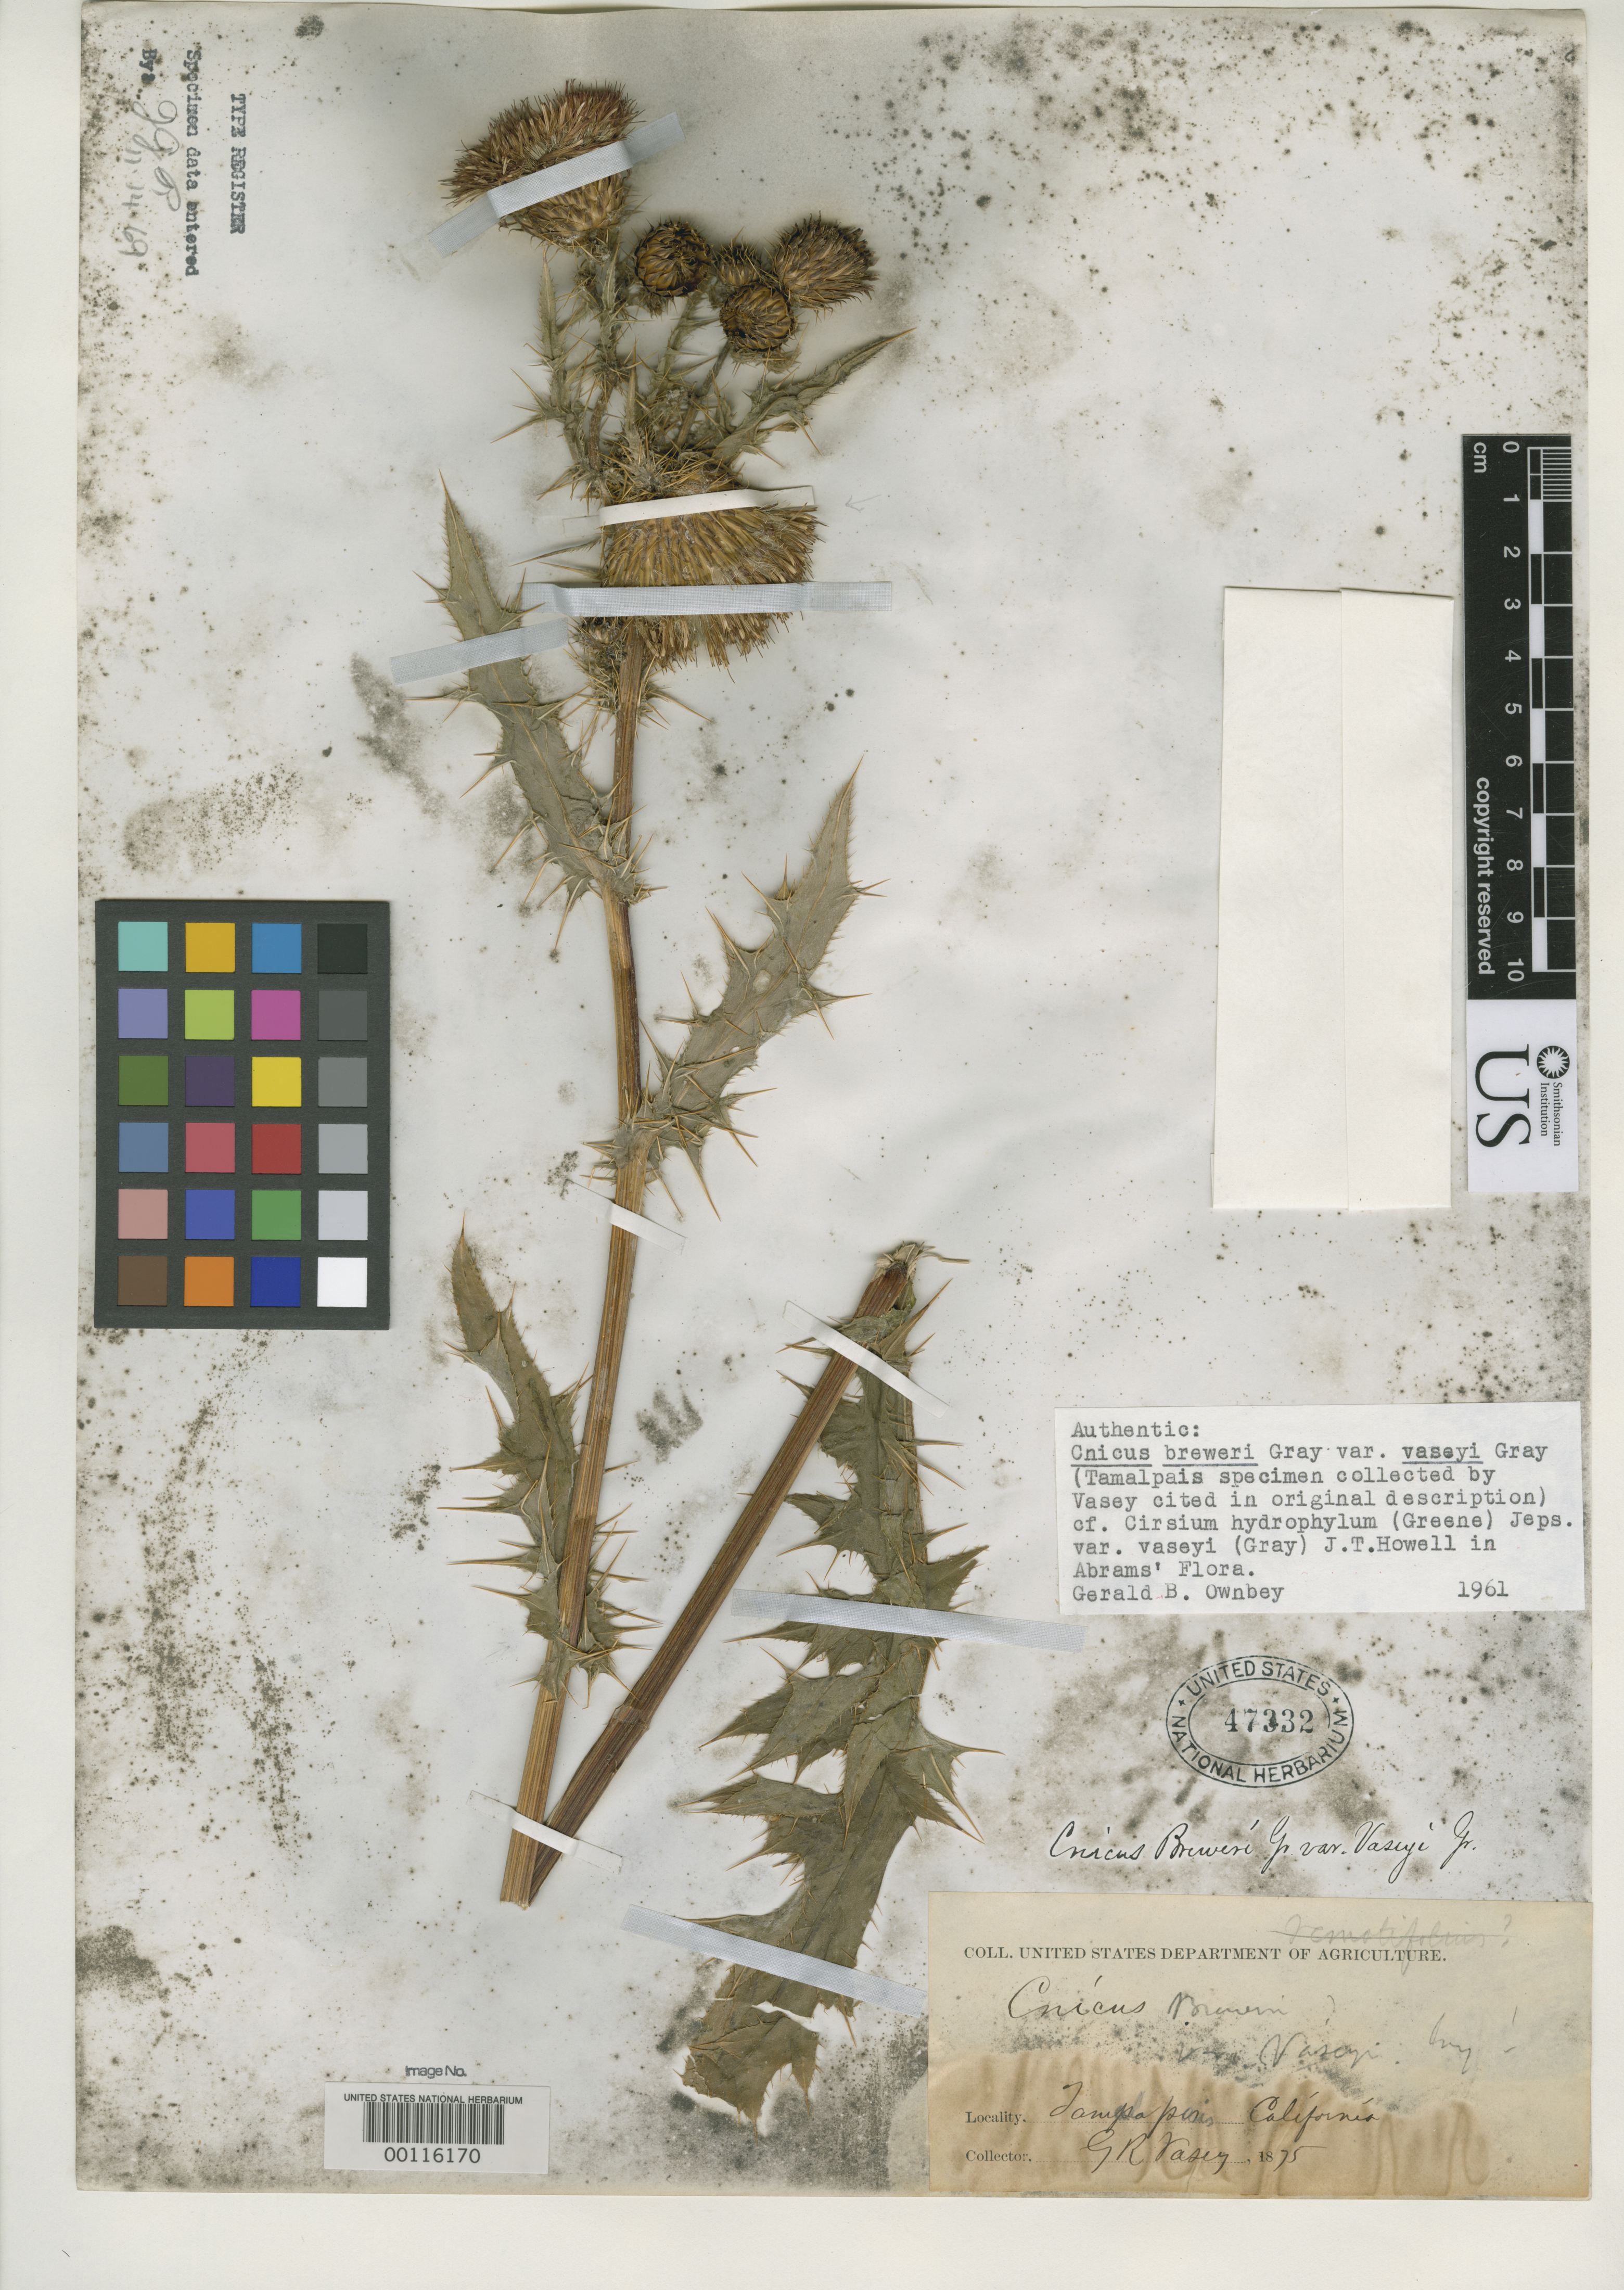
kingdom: Plantae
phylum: Tracheophyta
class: Magnoliopsida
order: Asterales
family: Asteraceae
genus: Cnicus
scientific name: Cnicus breweri var. vaseyi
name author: A. Gray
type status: Type Collection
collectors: G. R. Vasey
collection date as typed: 1875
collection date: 1875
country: United States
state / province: California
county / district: Marin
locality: Tamalpais.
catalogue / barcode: US 47332